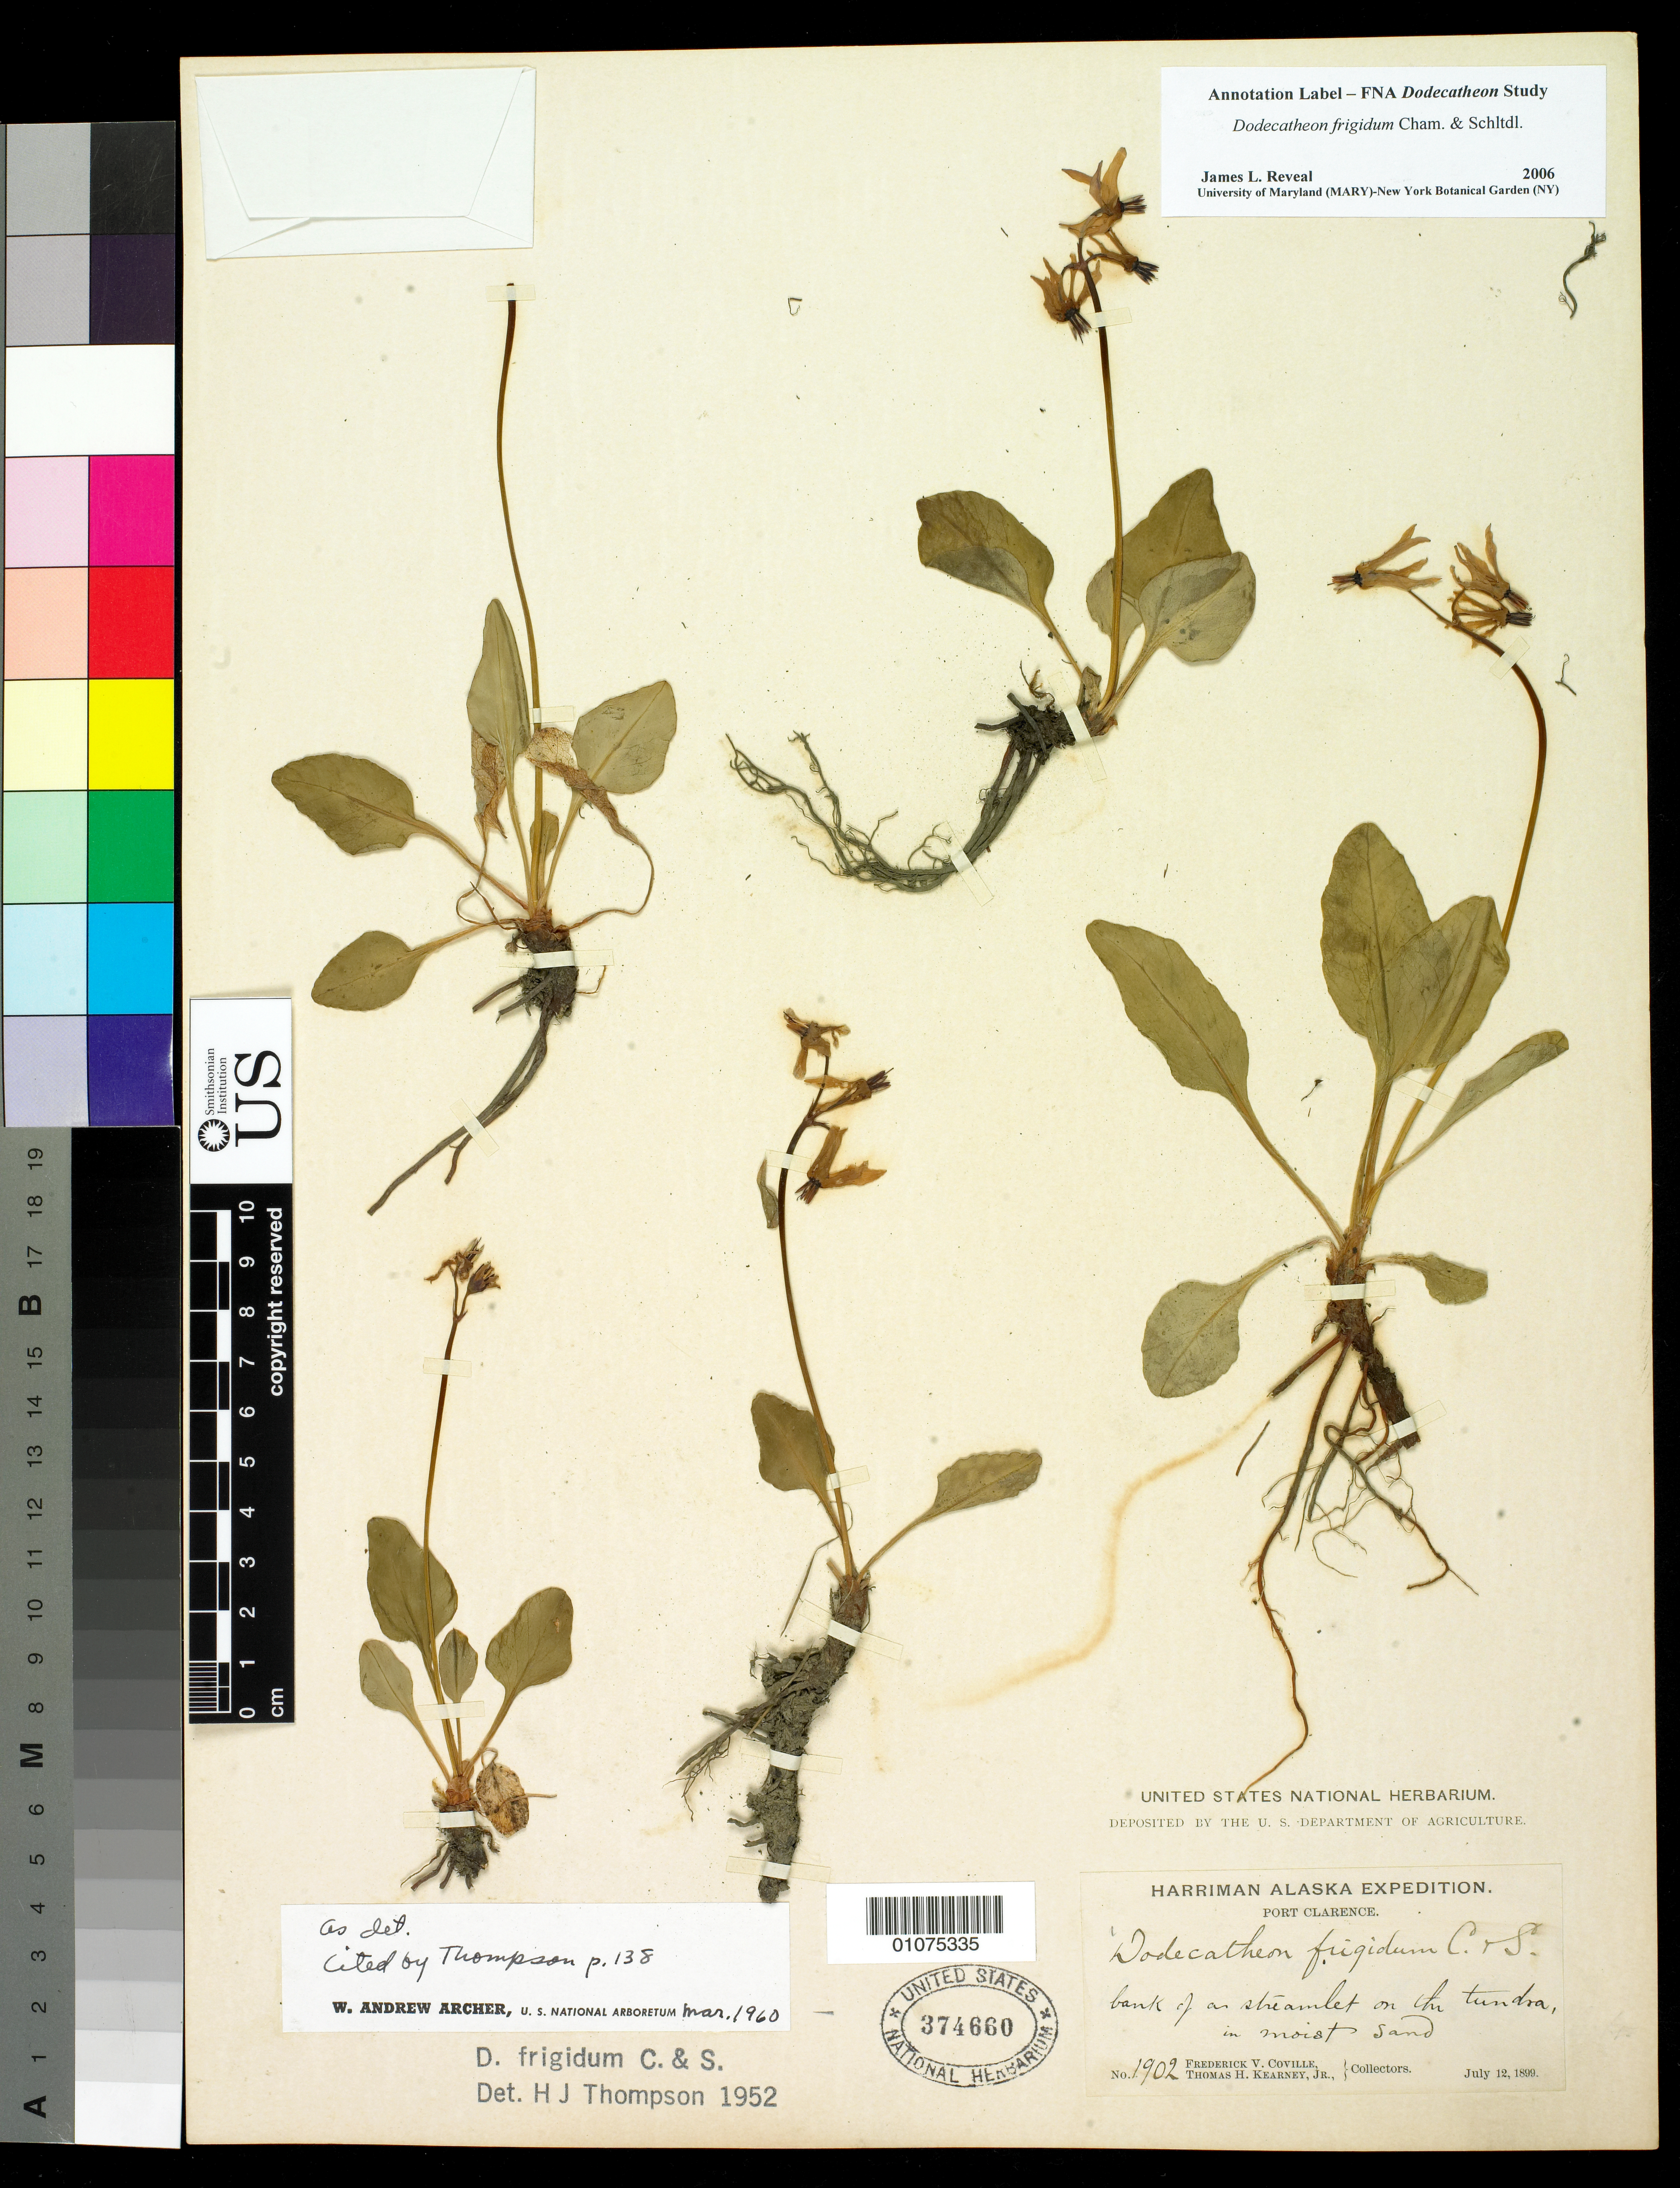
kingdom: Plantae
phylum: Tracheophyta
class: Magnoliopsida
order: Ericales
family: Primulaceae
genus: Dodecatheon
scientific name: Dodecatheon frigidum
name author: Cham. & Schltdl.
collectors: F. V. Coville & T. H. Kearney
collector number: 1902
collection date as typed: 12 Jul 1899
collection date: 1899-07-12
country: United States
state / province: Alaska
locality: Port Clarence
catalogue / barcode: US 374660